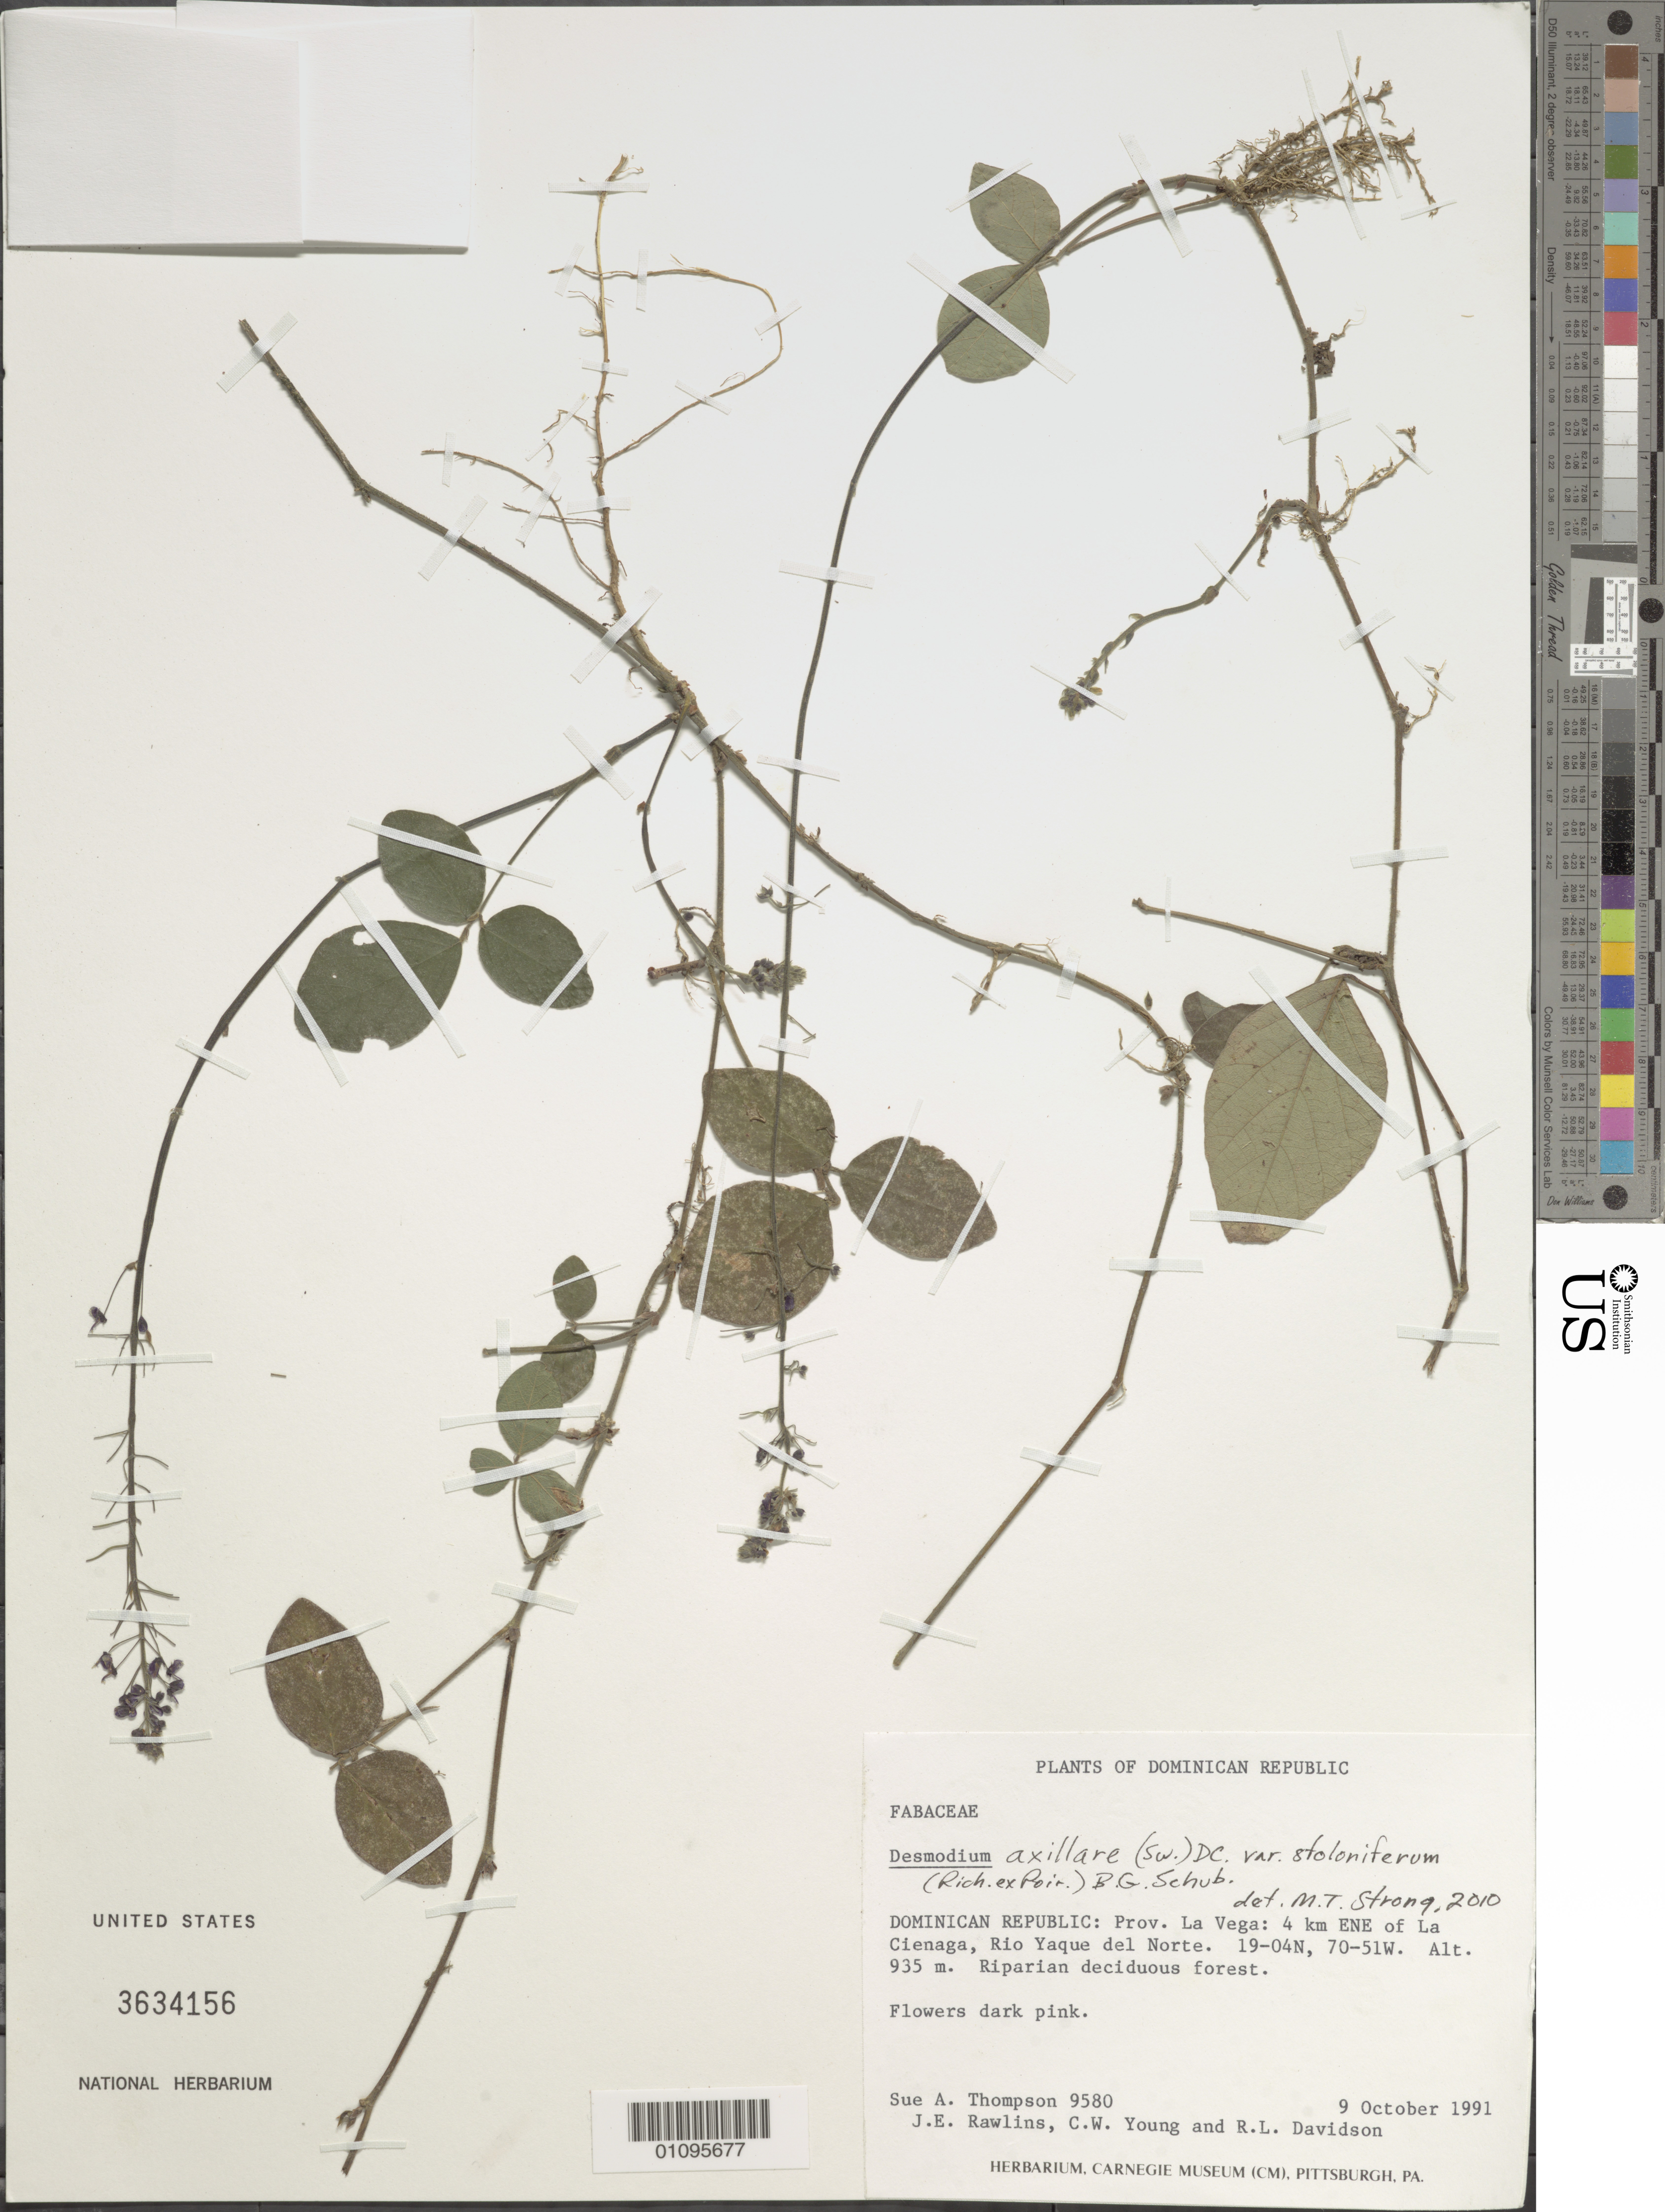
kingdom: Plantae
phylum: Tracheophyta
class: Magnoliopsida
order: Fabales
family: Fabaceae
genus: Desmodium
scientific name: Desmodium axillare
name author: (Sw.) DC.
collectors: S. A. Thompson, J. Rawlins, C. Young & R. Davidson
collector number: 9580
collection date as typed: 09 Oct 1991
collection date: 1991-10-09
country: Dominican Republic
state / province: La Vega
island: Hispaniola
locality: La Cienaga, 4 km ENE; Rio Yaque del Norte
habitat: Riparian deciduous forest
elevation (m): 935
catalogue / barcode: US 3634156